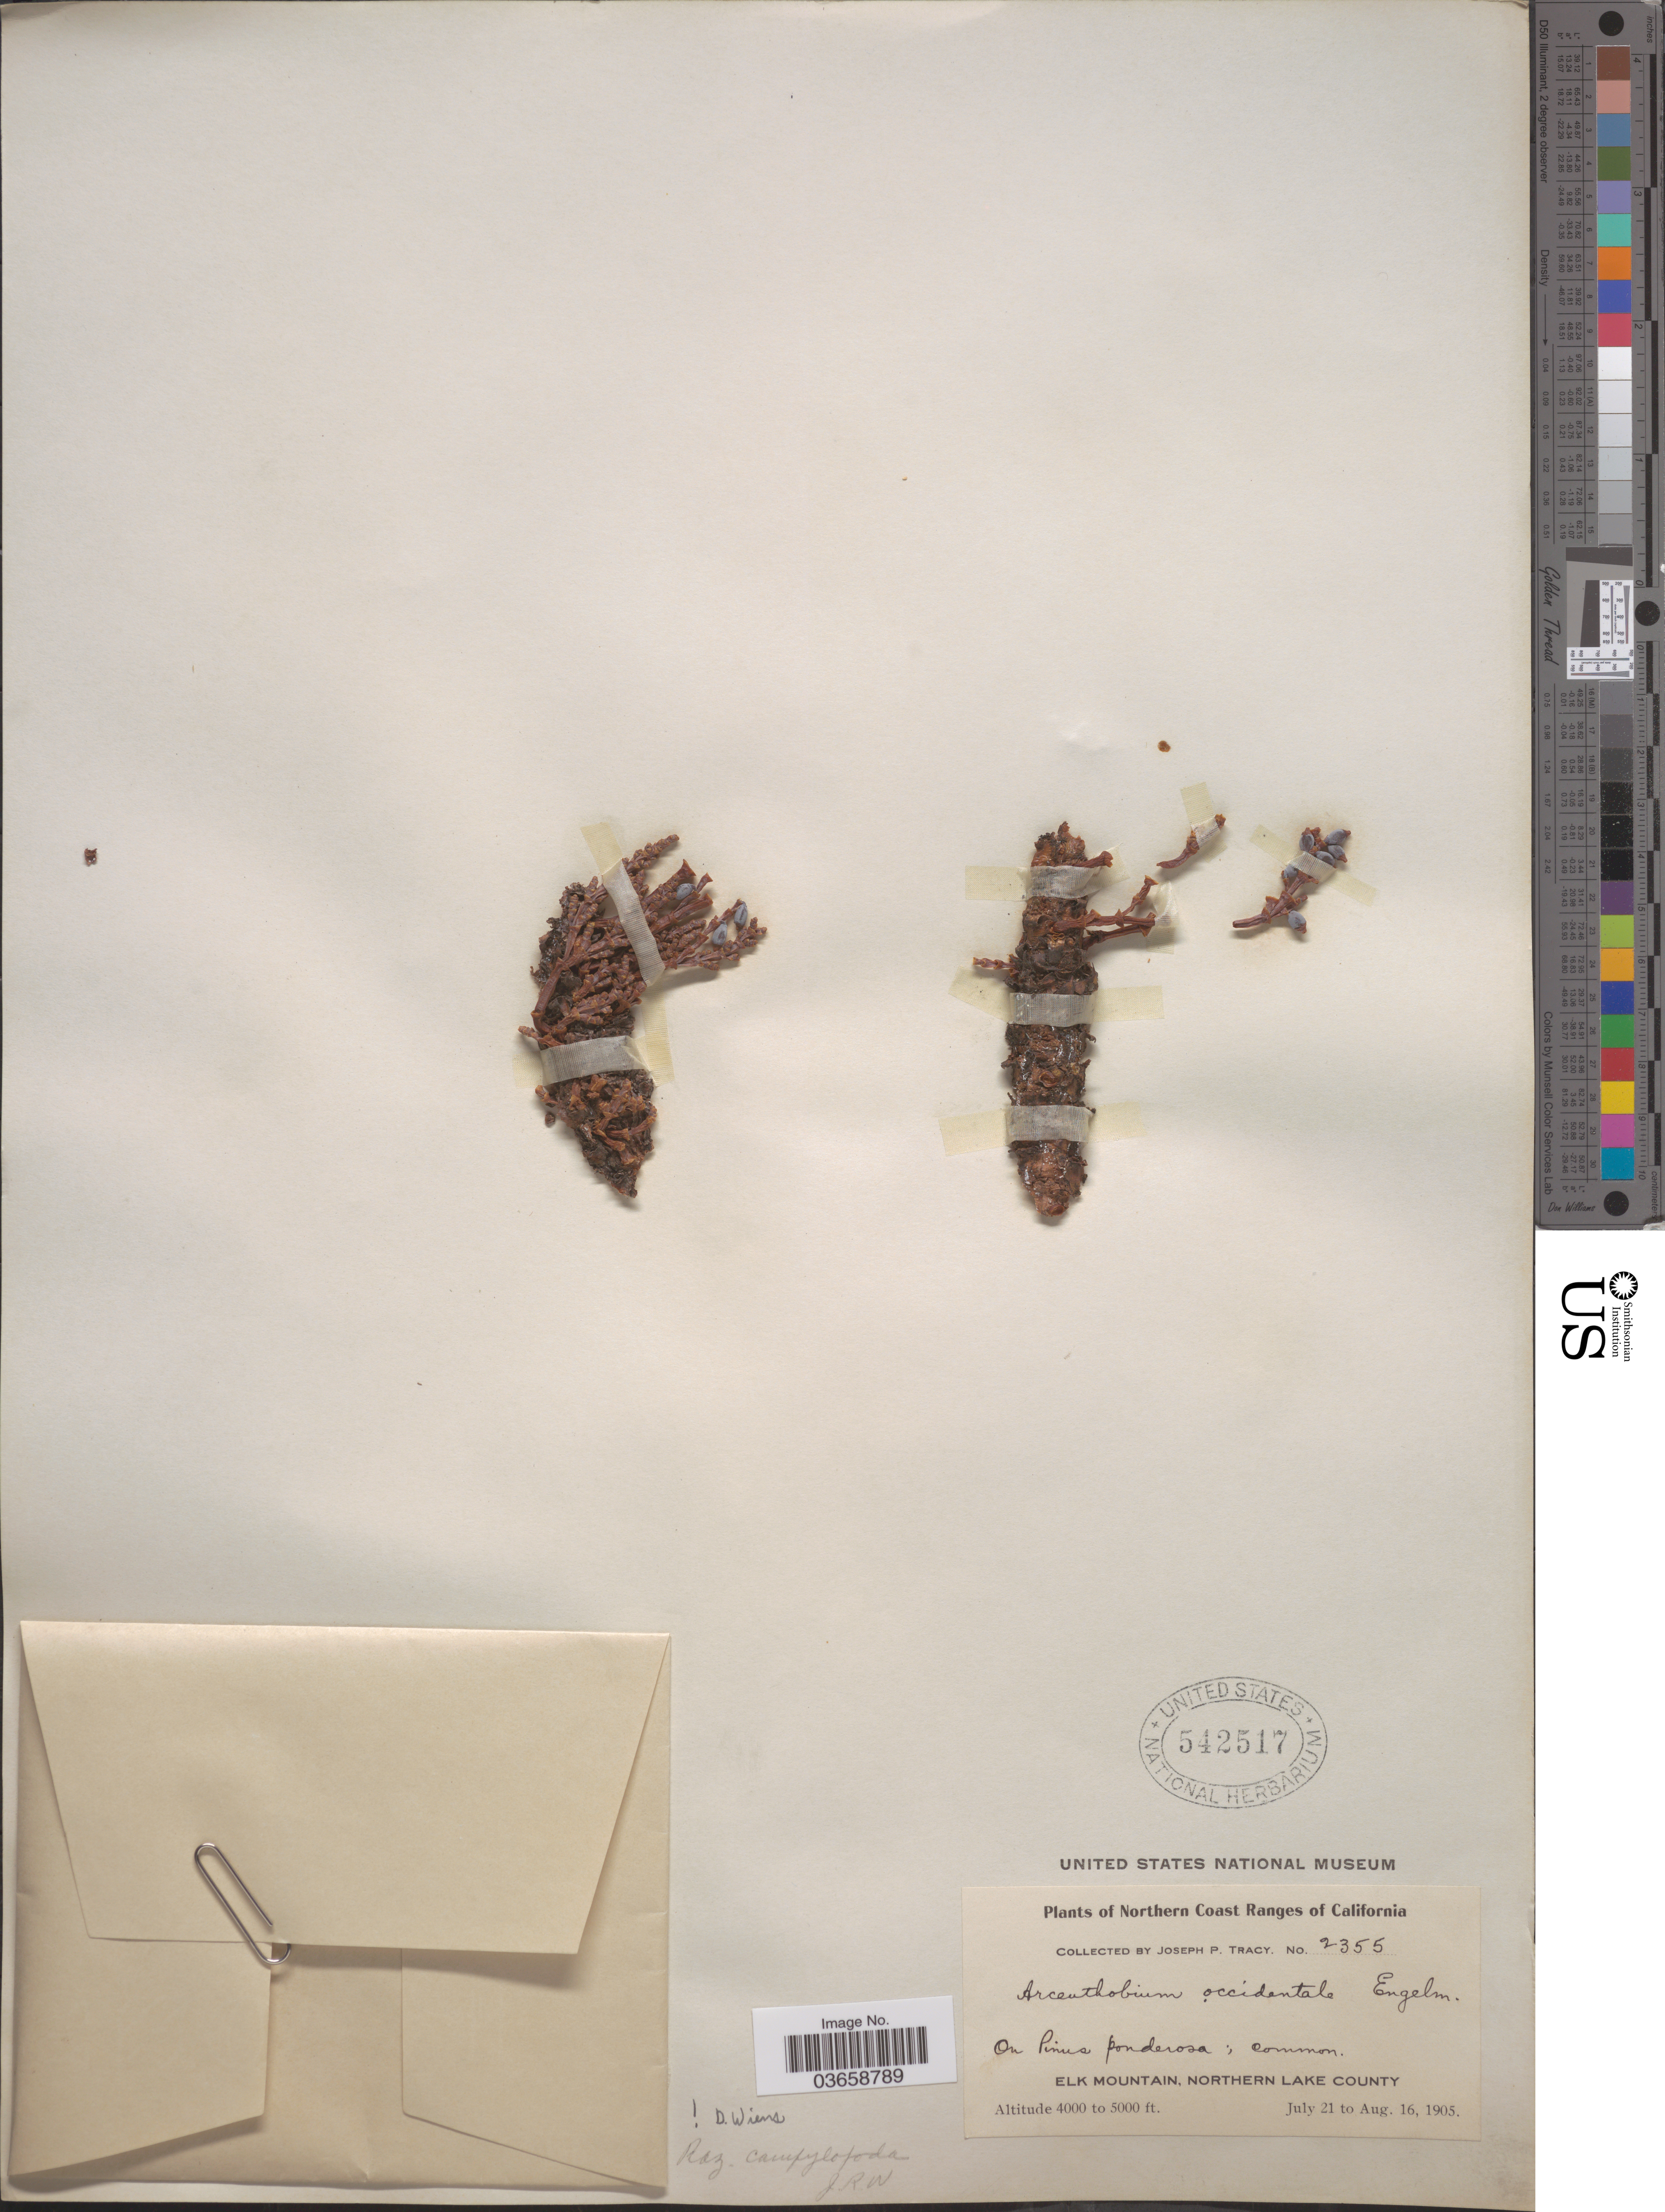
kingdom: Plantae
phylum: Tracheophyta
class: Magnoliopsida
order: Santalales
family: Viscaceae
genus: Arceuthobium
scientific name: Arceuthobium campylopodum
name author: Engelm.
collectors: J. Tracy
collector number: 2355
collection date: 1905-07-21/1905-08-16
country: United States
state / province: California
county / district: Lake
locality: Northern Coast Ranges of California. Elk Mountain, Northern Lake County.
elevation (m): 1219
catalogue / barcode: US 542517